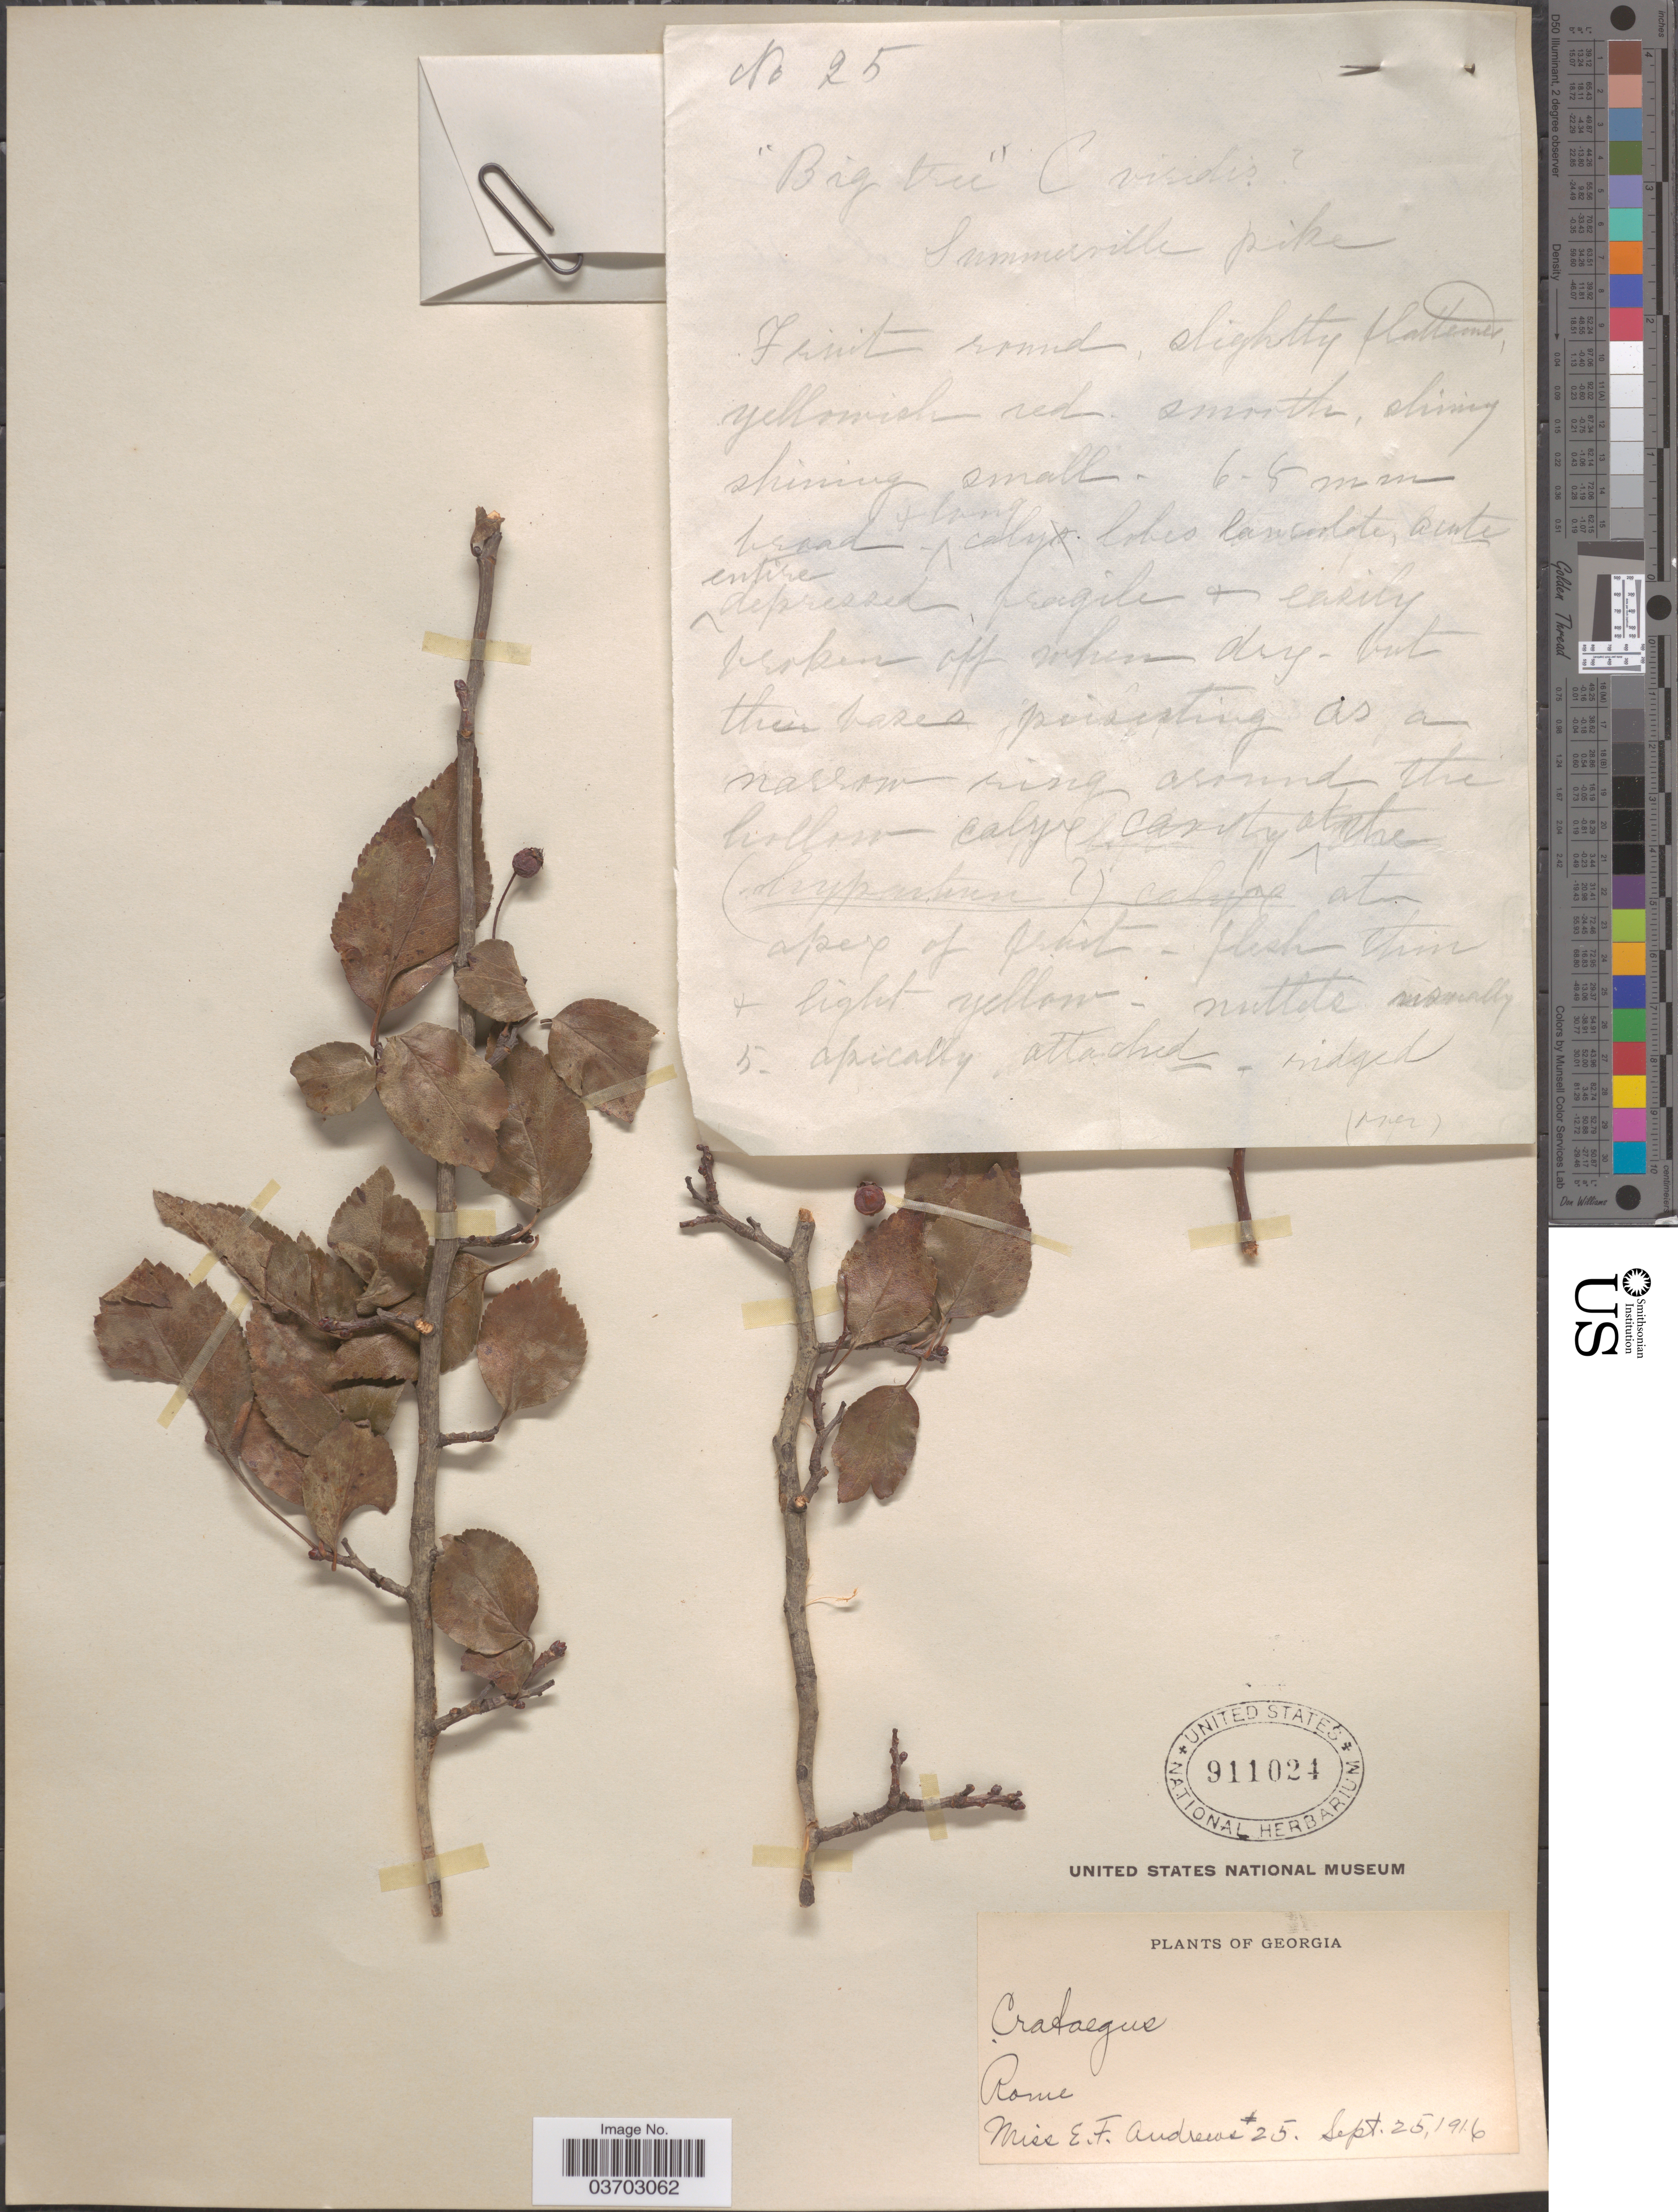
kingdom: Plantae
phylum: Tracheophyta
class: Magnoliopsida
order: Rosales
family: Rosaceae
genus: Crataegus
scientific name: Crataegus sp.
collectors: E. Andrews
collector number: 25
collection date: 1916-09-25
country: United States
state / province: Georgia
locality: Rome.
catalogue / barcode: US 911024